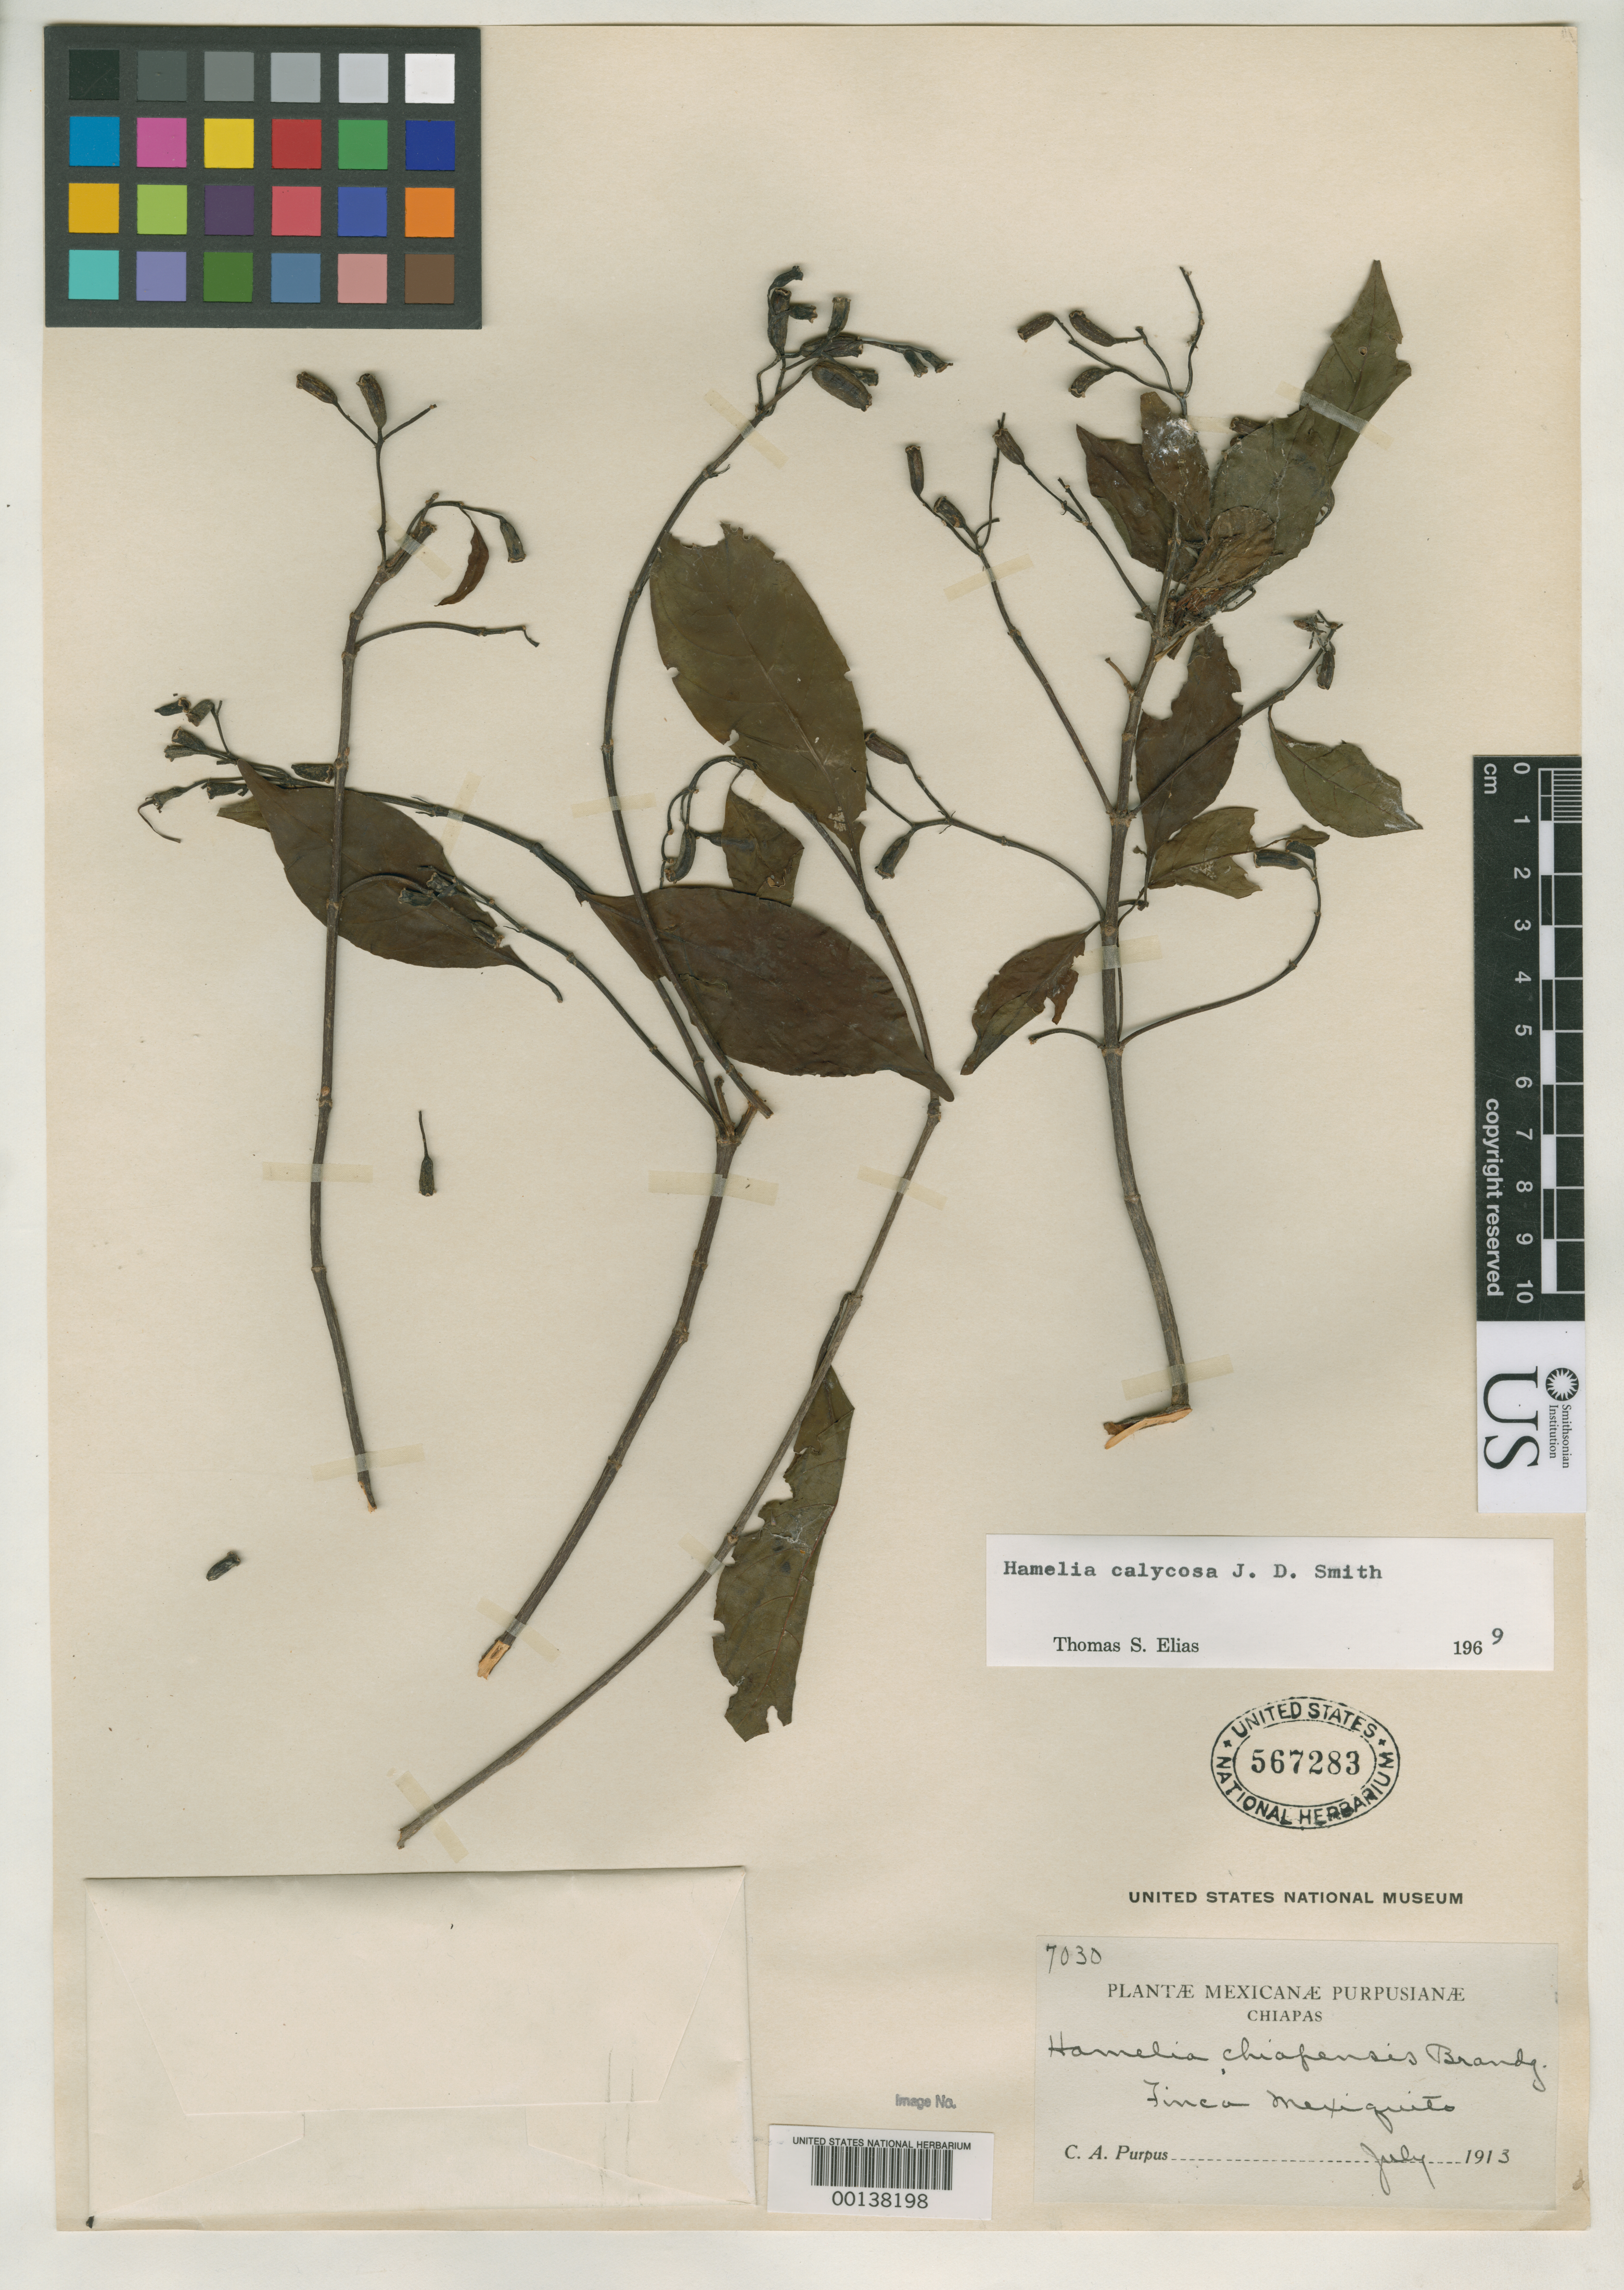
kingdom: Plantae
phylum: Tracheophyta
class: Magnoliopsida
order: Gentianales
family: Rubiaceae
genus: Hamelia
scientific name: Hamelia chiapensis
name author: Brandegee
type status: Isotype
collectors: C. A. Purpus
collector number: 7030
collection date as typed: Jul 1913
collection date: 1913-07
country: Mexico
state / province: Chiapas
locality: Finca Mexiquito.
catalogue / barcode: US 567283